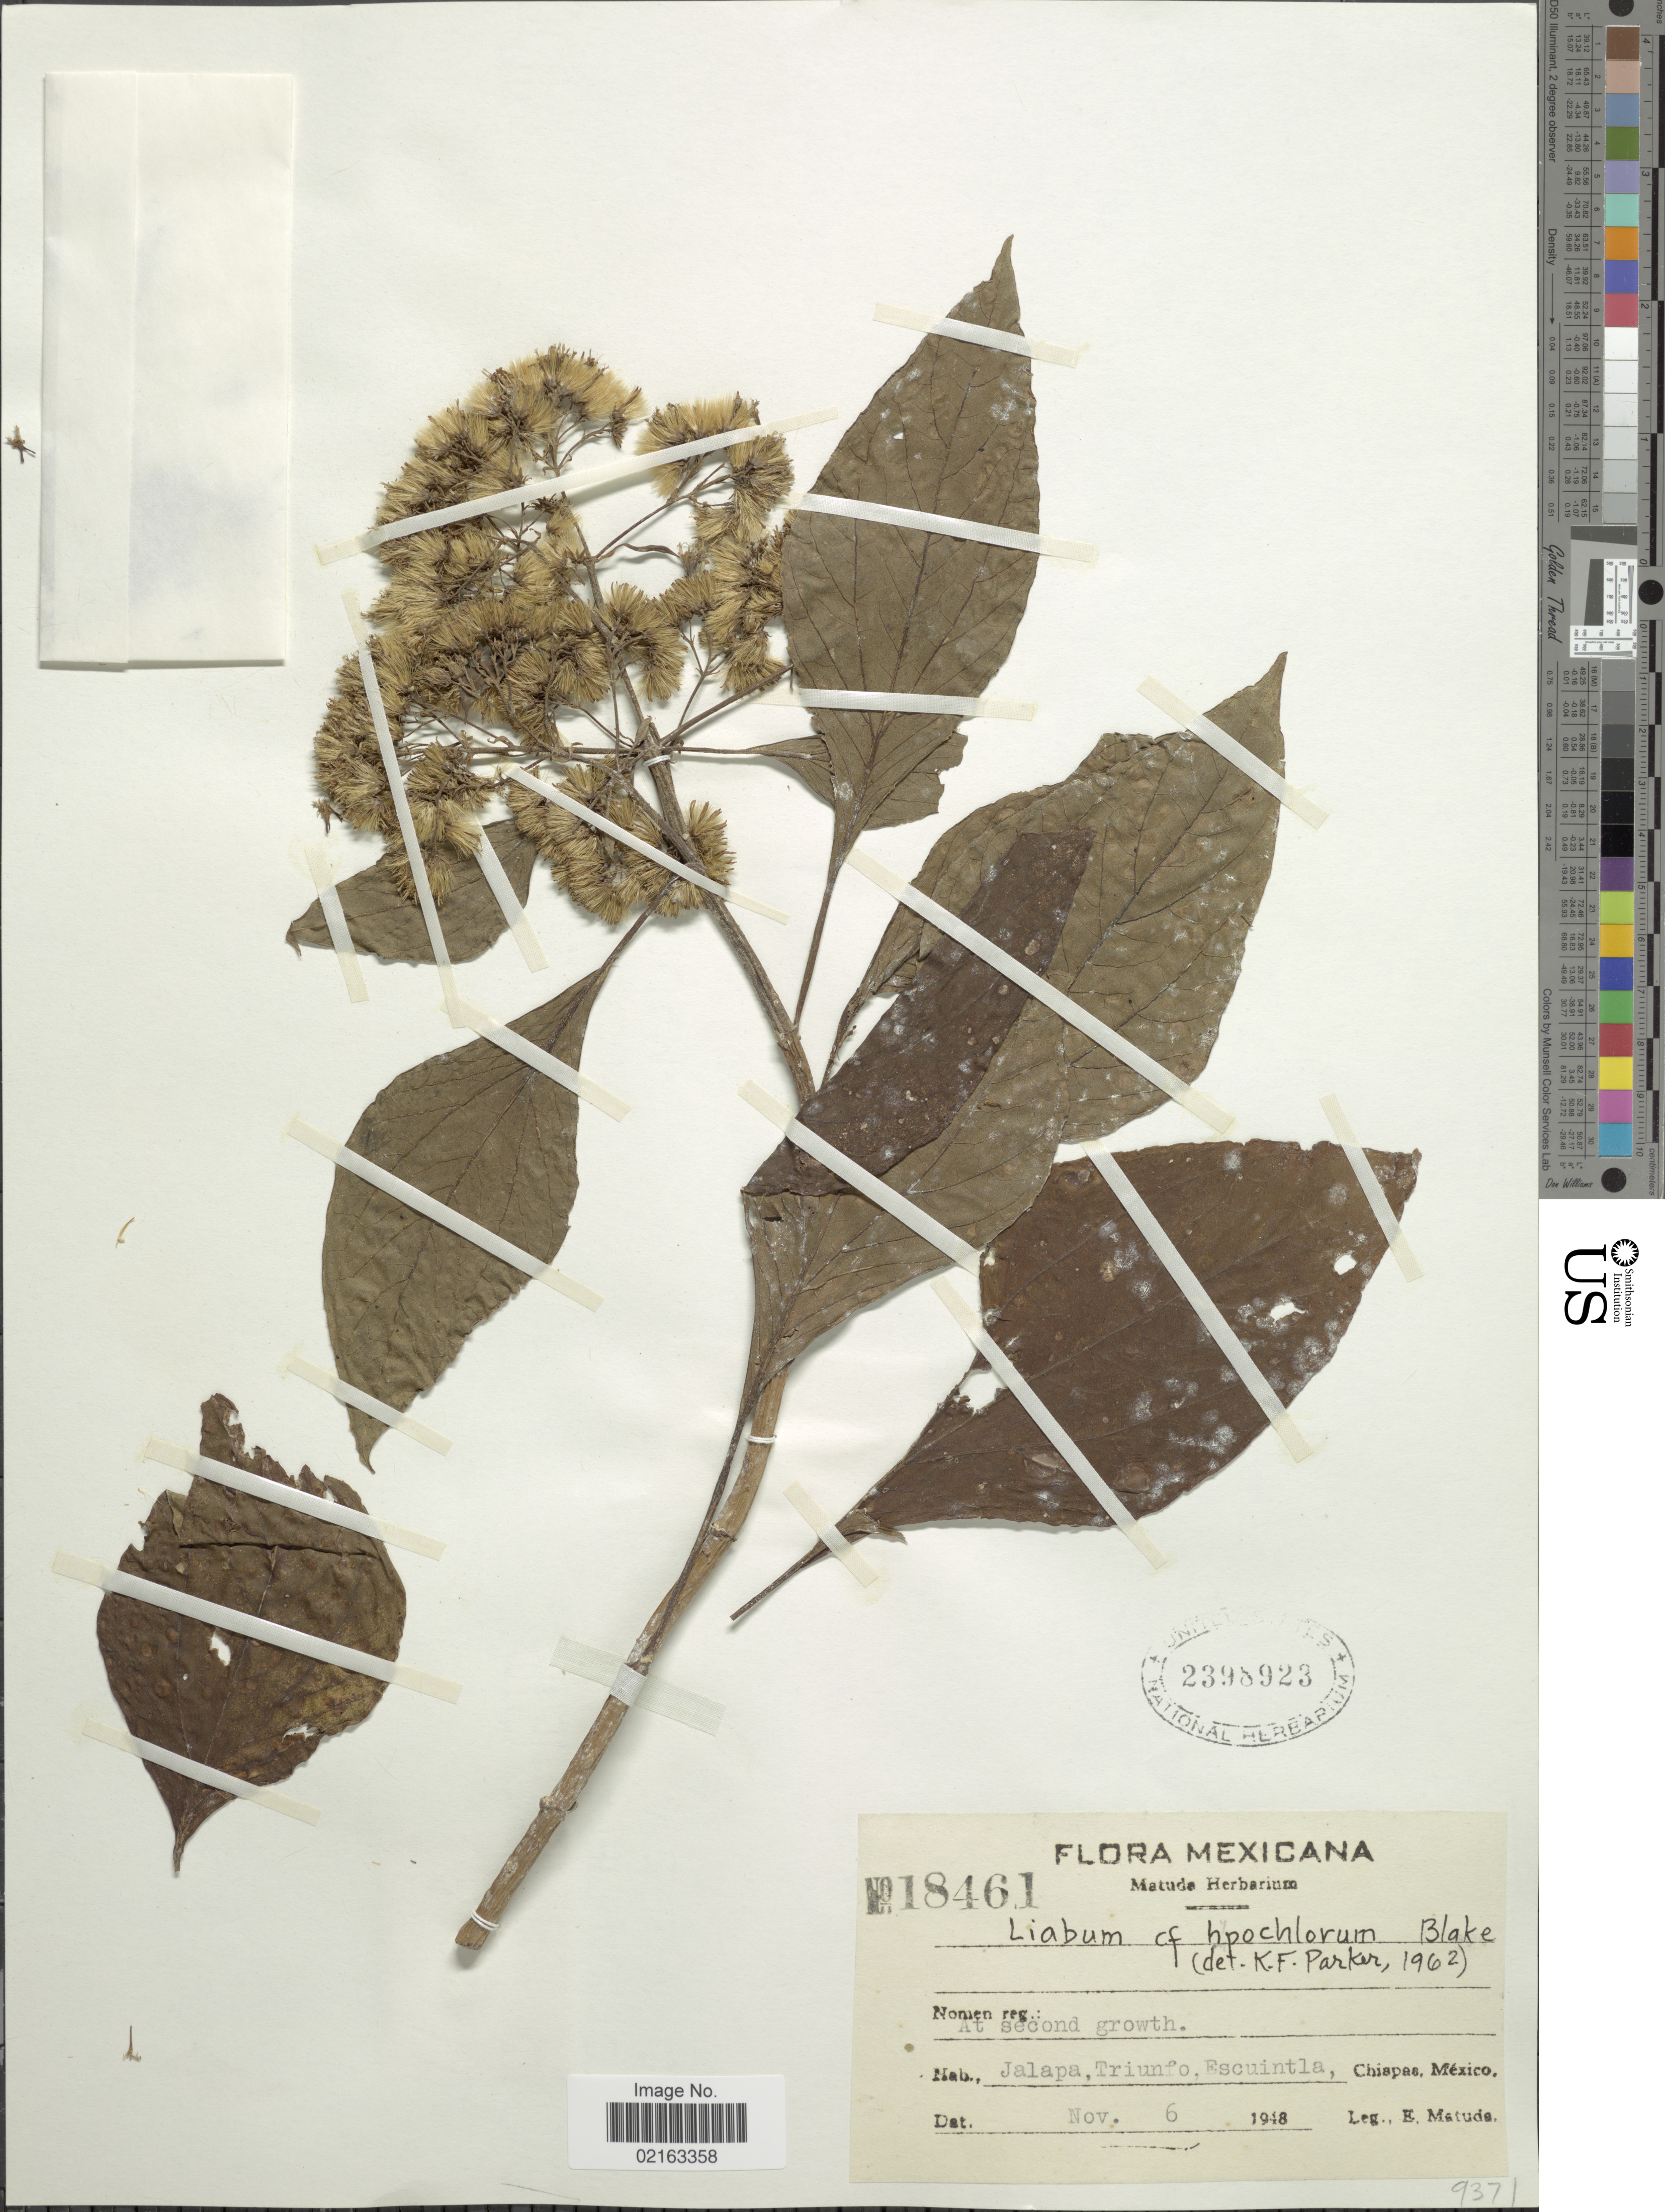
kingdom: Plantae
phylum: Tracheophyta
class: Magnoliopsida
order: Asterales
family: Asteraceae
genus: Sinclairia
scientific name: Sinclairia hypochlora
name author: S.F. Blake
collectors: E. Matuda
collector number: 18461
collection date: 1948-11-06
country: Mexico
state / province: Chiapas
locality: Jalapa, Triunfo, Escuintla, Chiapas, México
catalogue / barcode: US 2398923